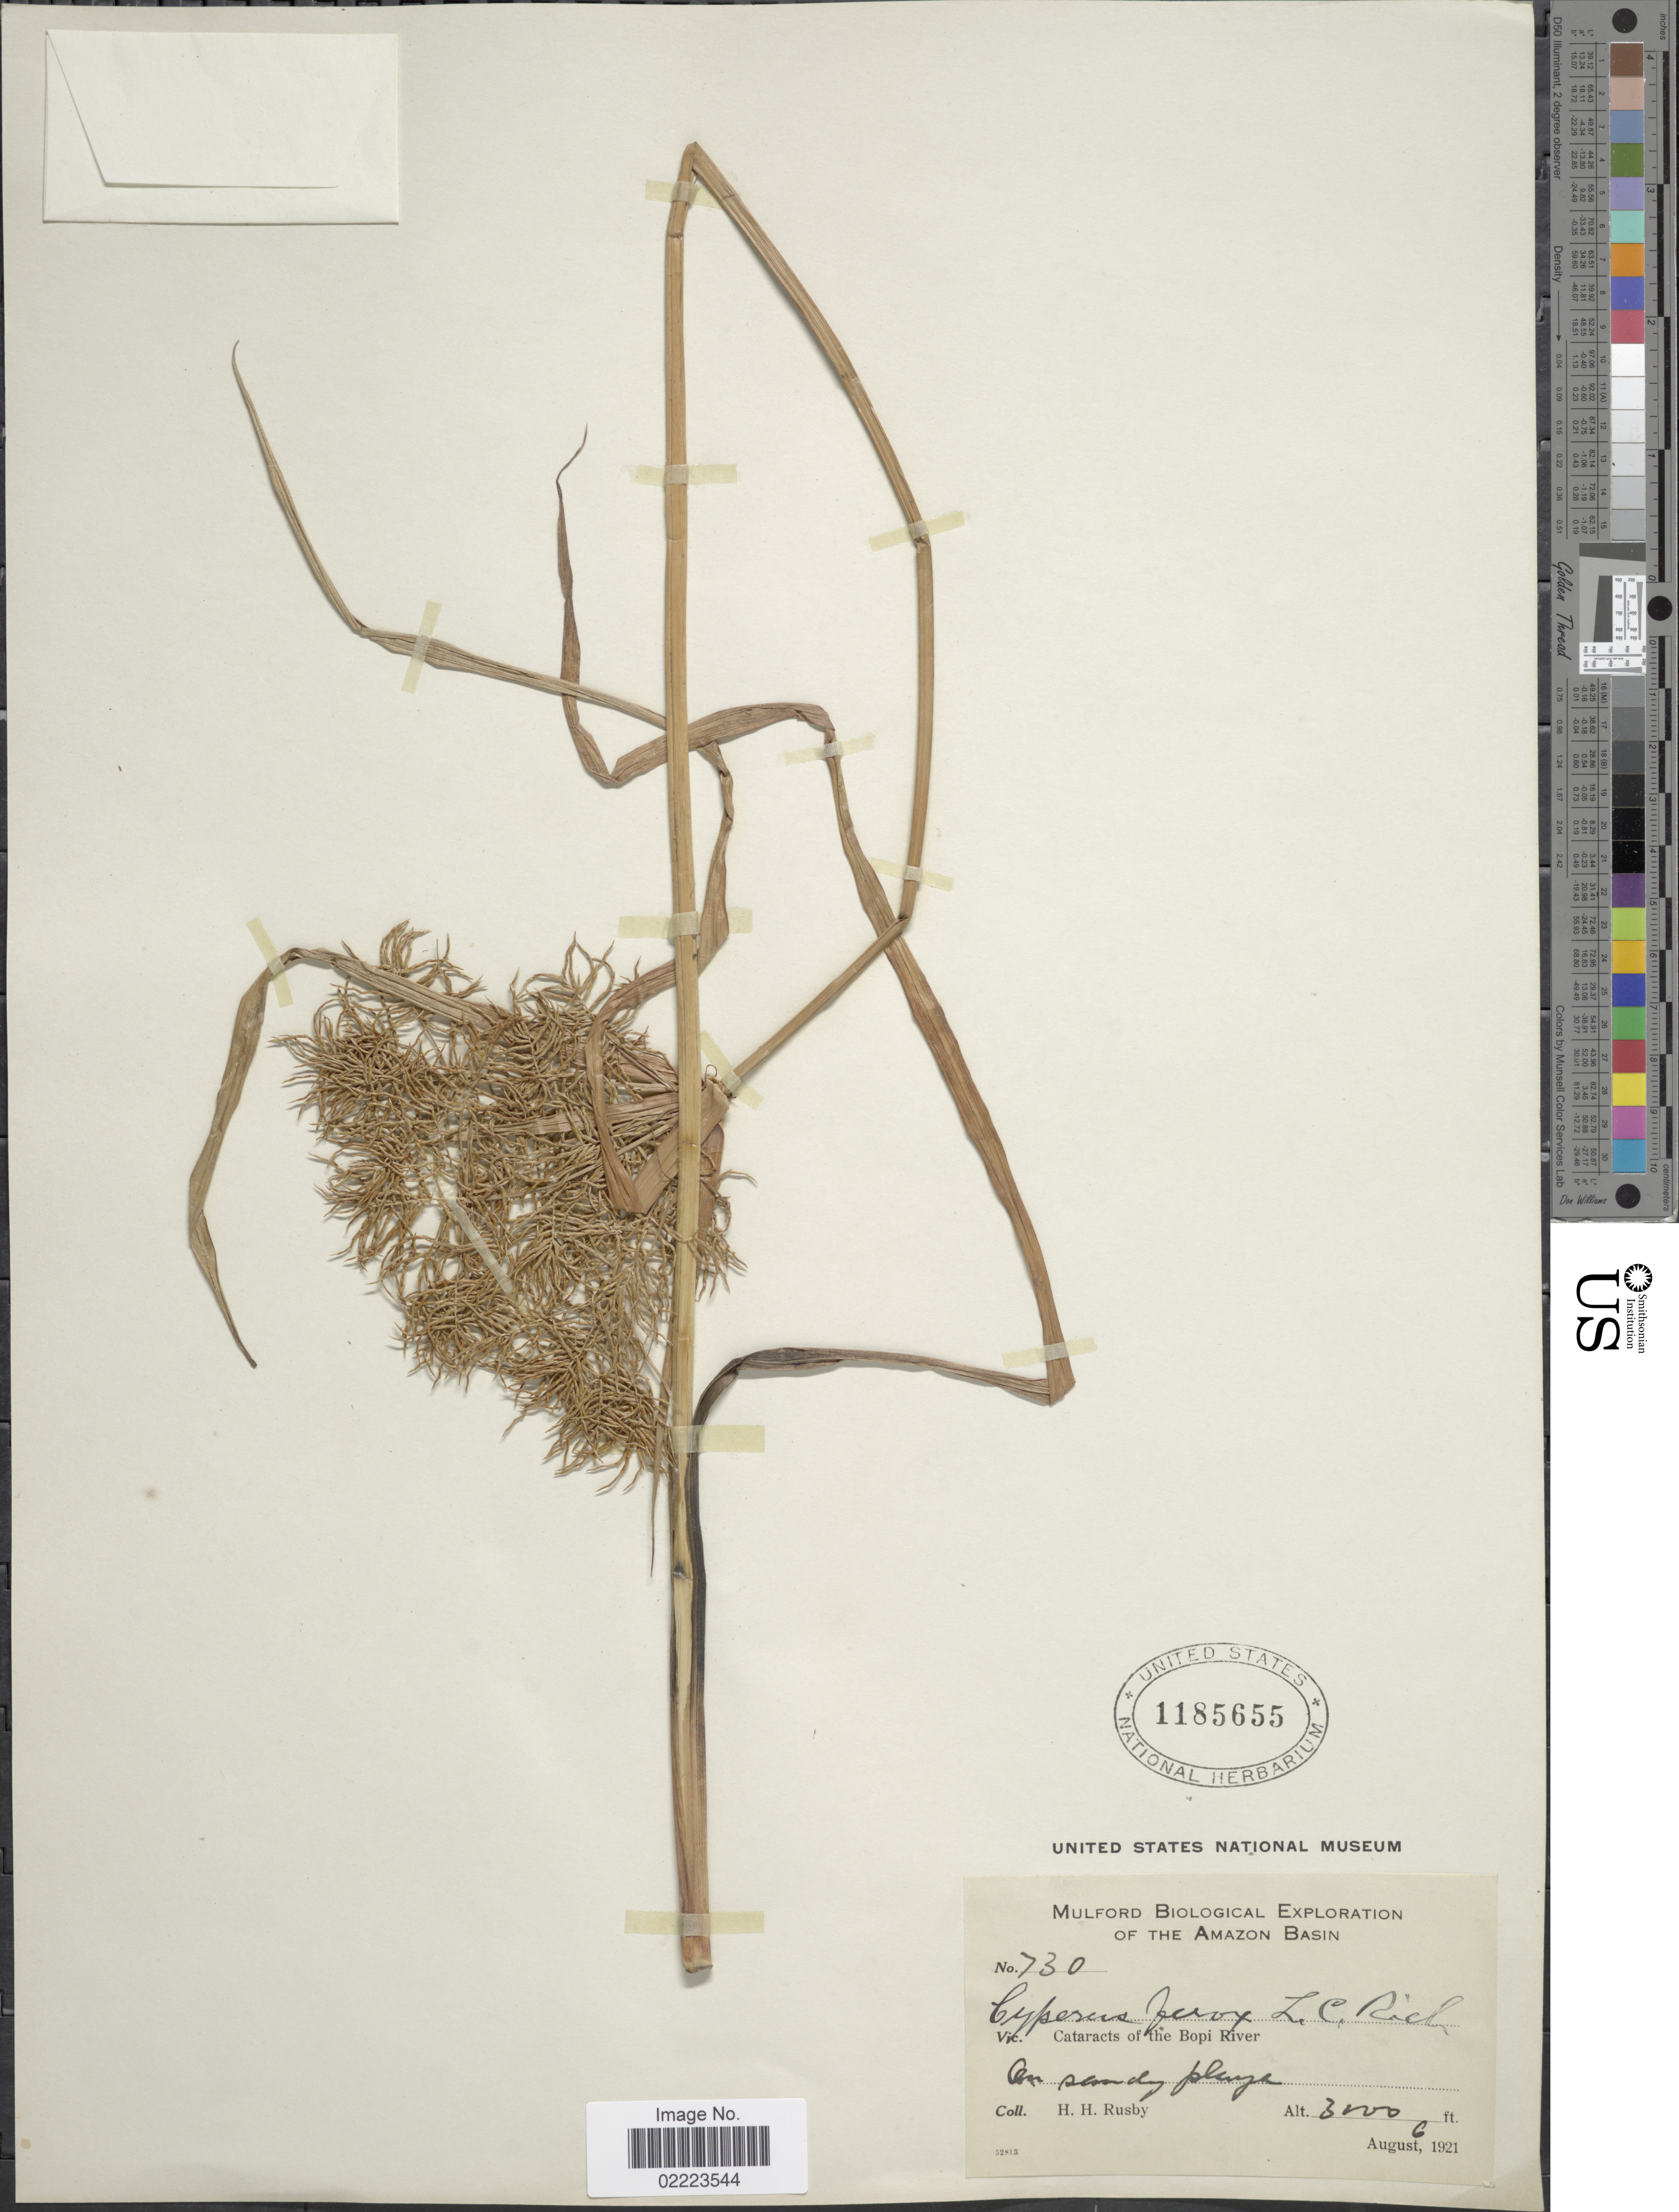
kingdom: Plantae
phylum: Tracheophyta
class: Liliopsida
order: Poales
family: Cyperaceae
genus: Cyperus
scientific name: Cyperus odoratus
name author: L.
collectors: H. H. Rusby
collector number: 730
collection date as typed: August 6, 1921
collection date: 1921-08-06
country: Bolivia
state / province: La Paz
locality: Cataracts of the Bopi River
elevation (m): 914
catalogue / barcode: US 1185655